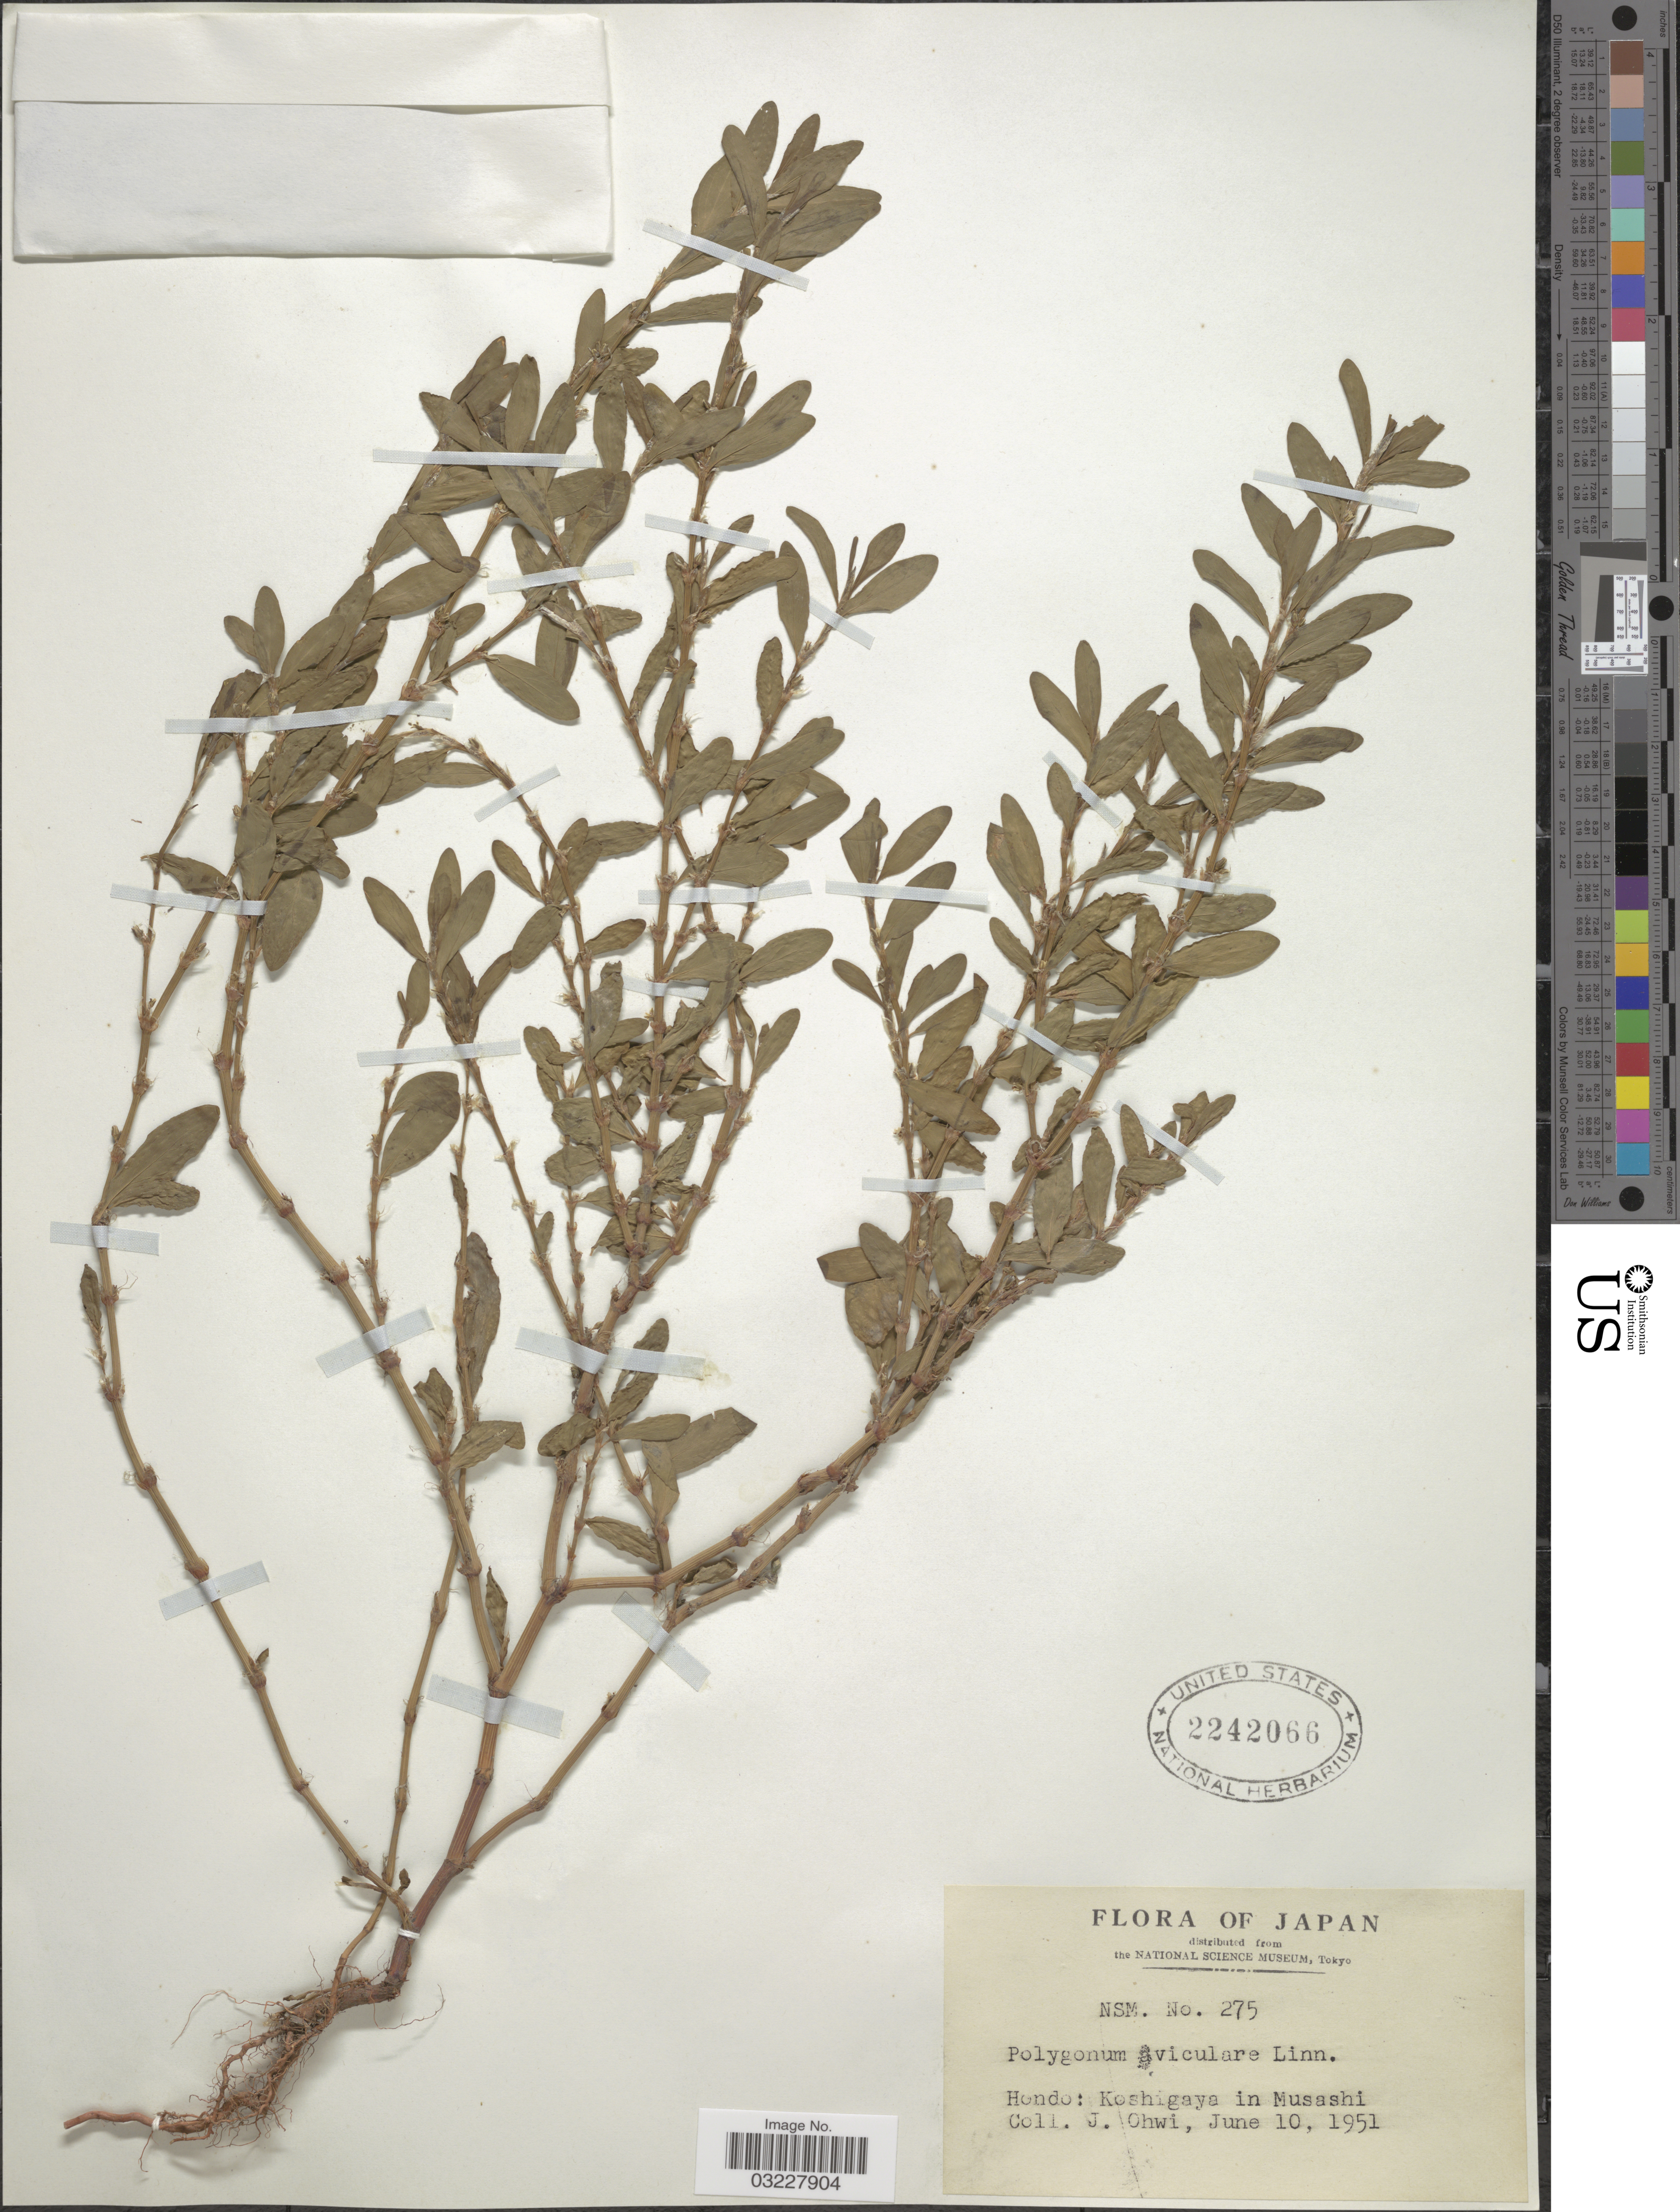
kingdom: Plantae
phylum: Tracheophyta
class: Magnoliopsida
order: Caryophyllales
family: Polygonaceae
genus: Polygonum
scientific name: Polygonum aviculare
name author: L.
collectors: J. Ohwi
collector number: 275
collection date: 1951-06-10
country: Japan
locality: Hondo: Koshigaya in Musashi.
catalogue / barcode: US 2242066